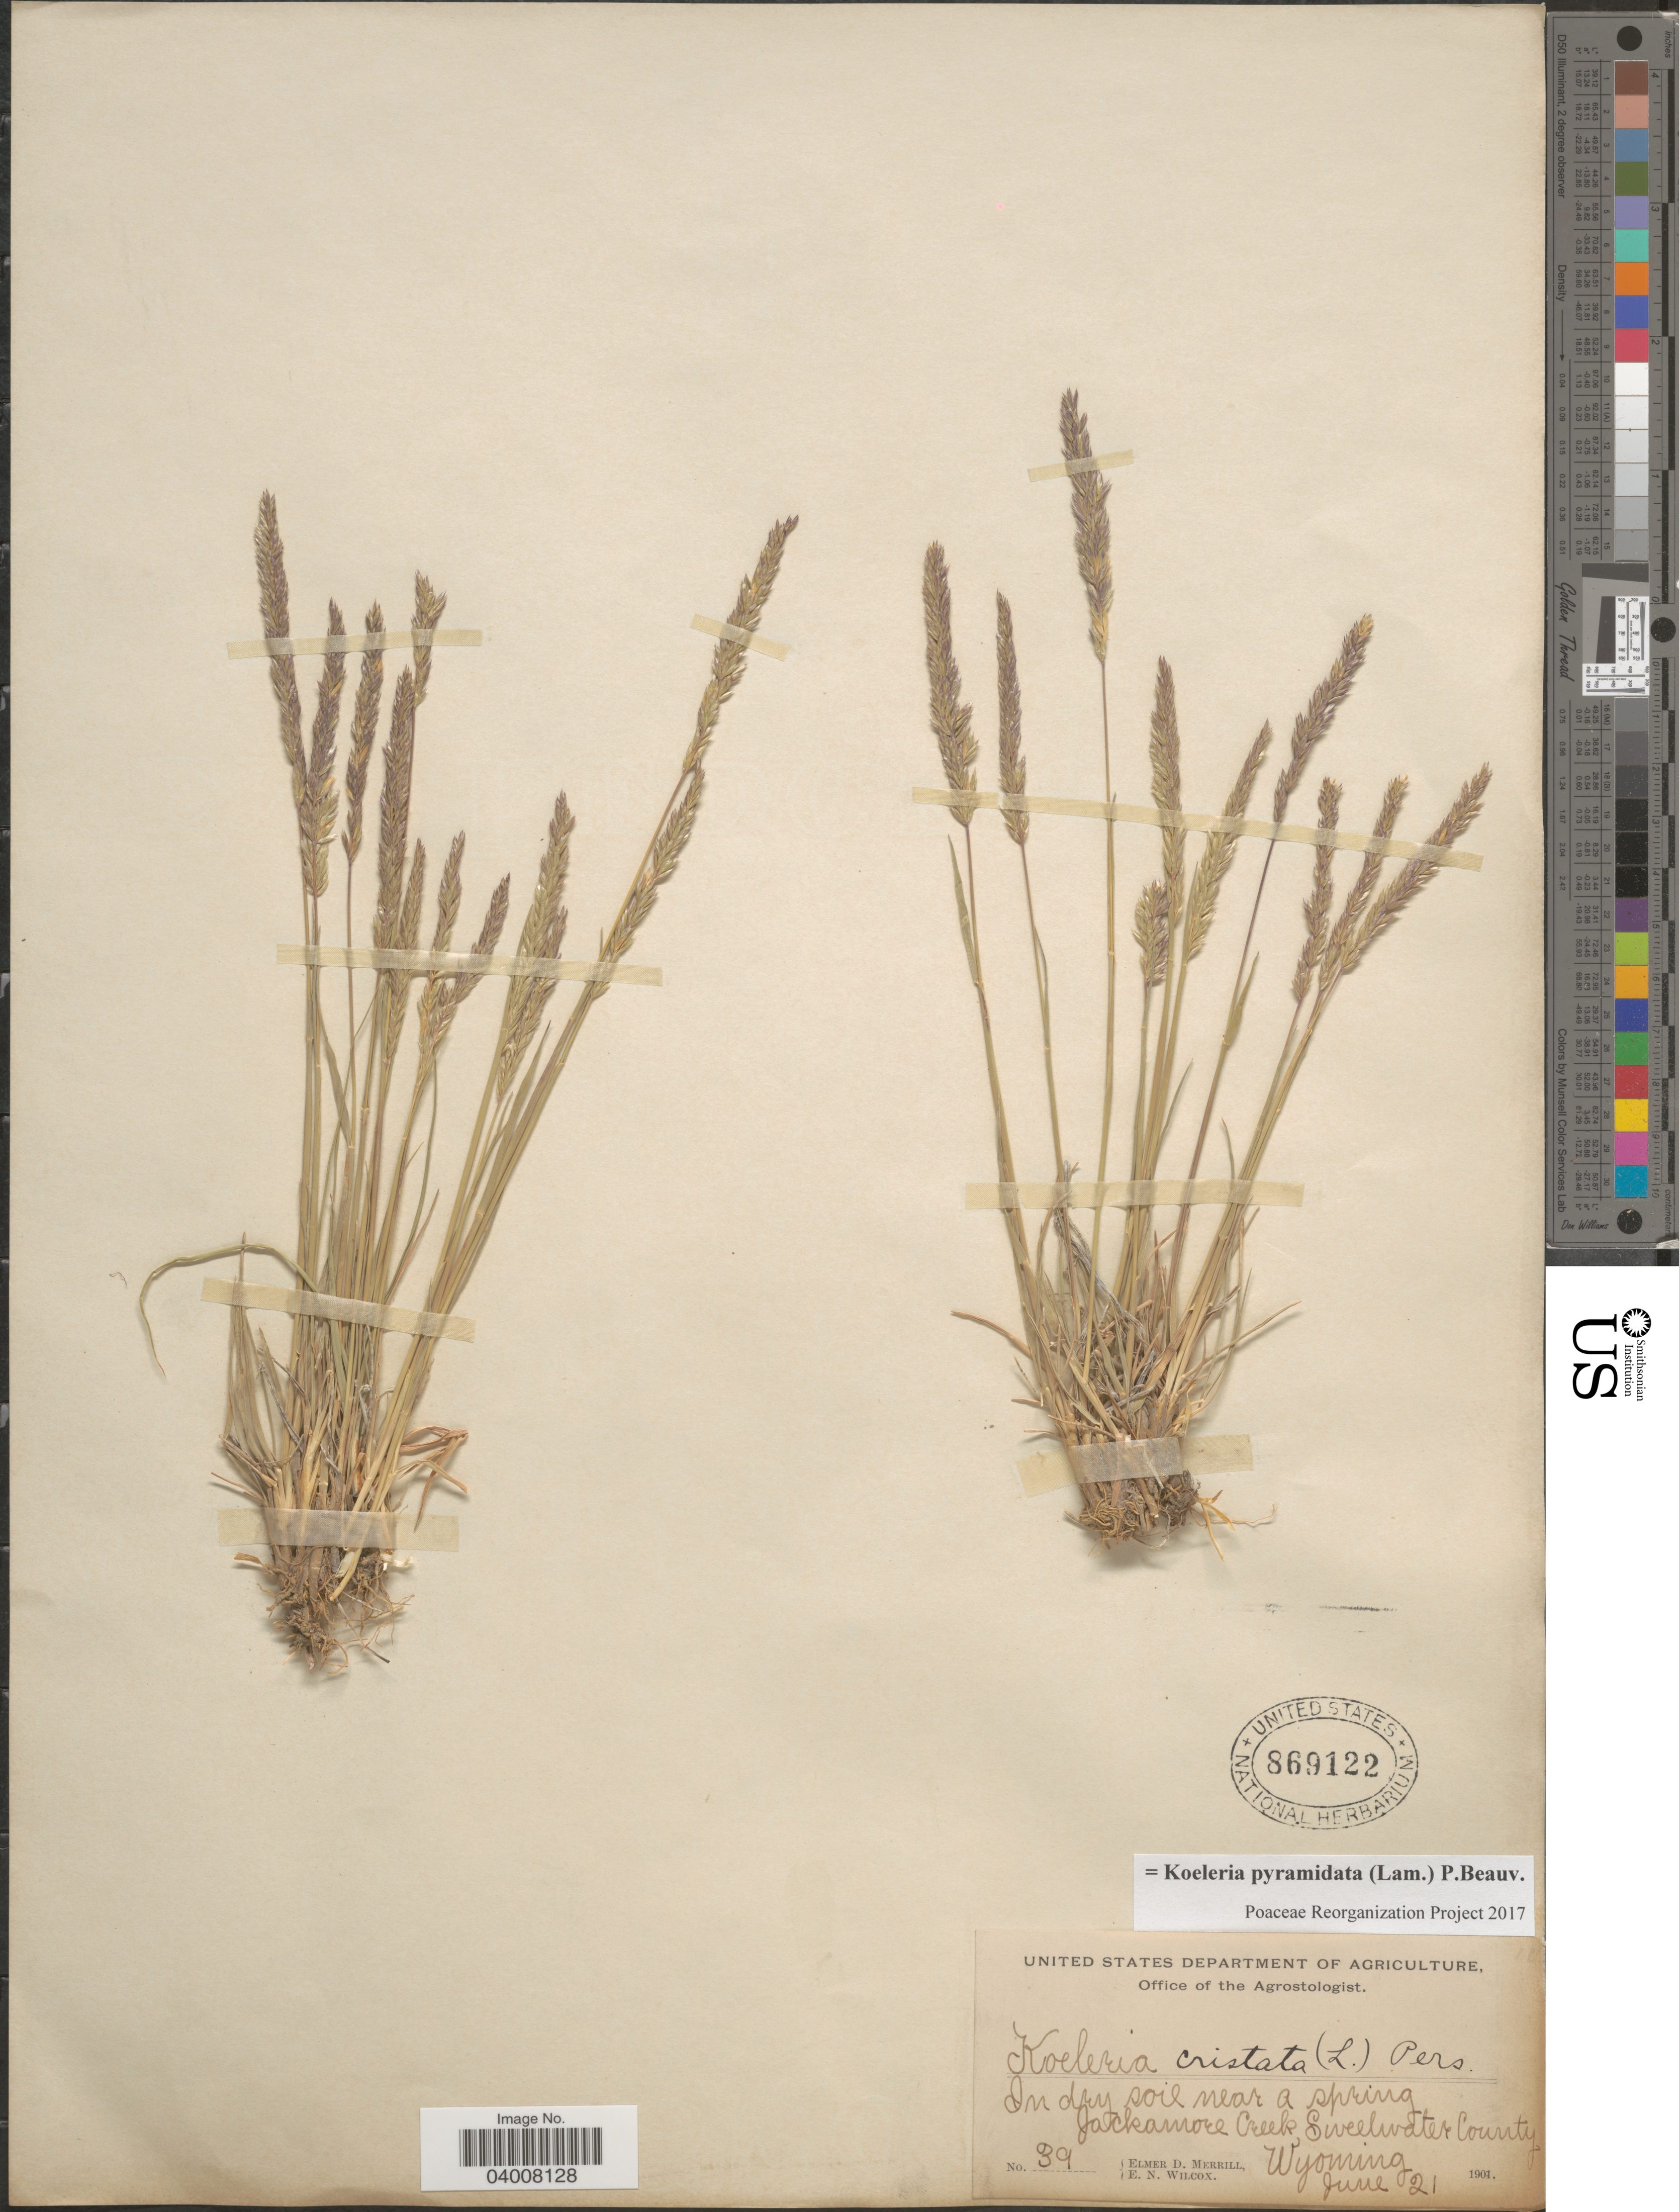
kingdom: Plantae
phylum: Tracheophyta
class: Liliopsida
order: Poales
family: Poaceae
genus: Koeleria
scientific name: Koeleria pyramidata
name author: (Lam.) P. Beauv.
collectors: E. D. Merrill & E. Wilcox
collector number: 39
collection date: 1901-06-21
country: United States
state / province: Wyoming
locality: In dry soil near a spring Jackamore Creek, Sweetwater County.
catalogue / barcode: US 869122